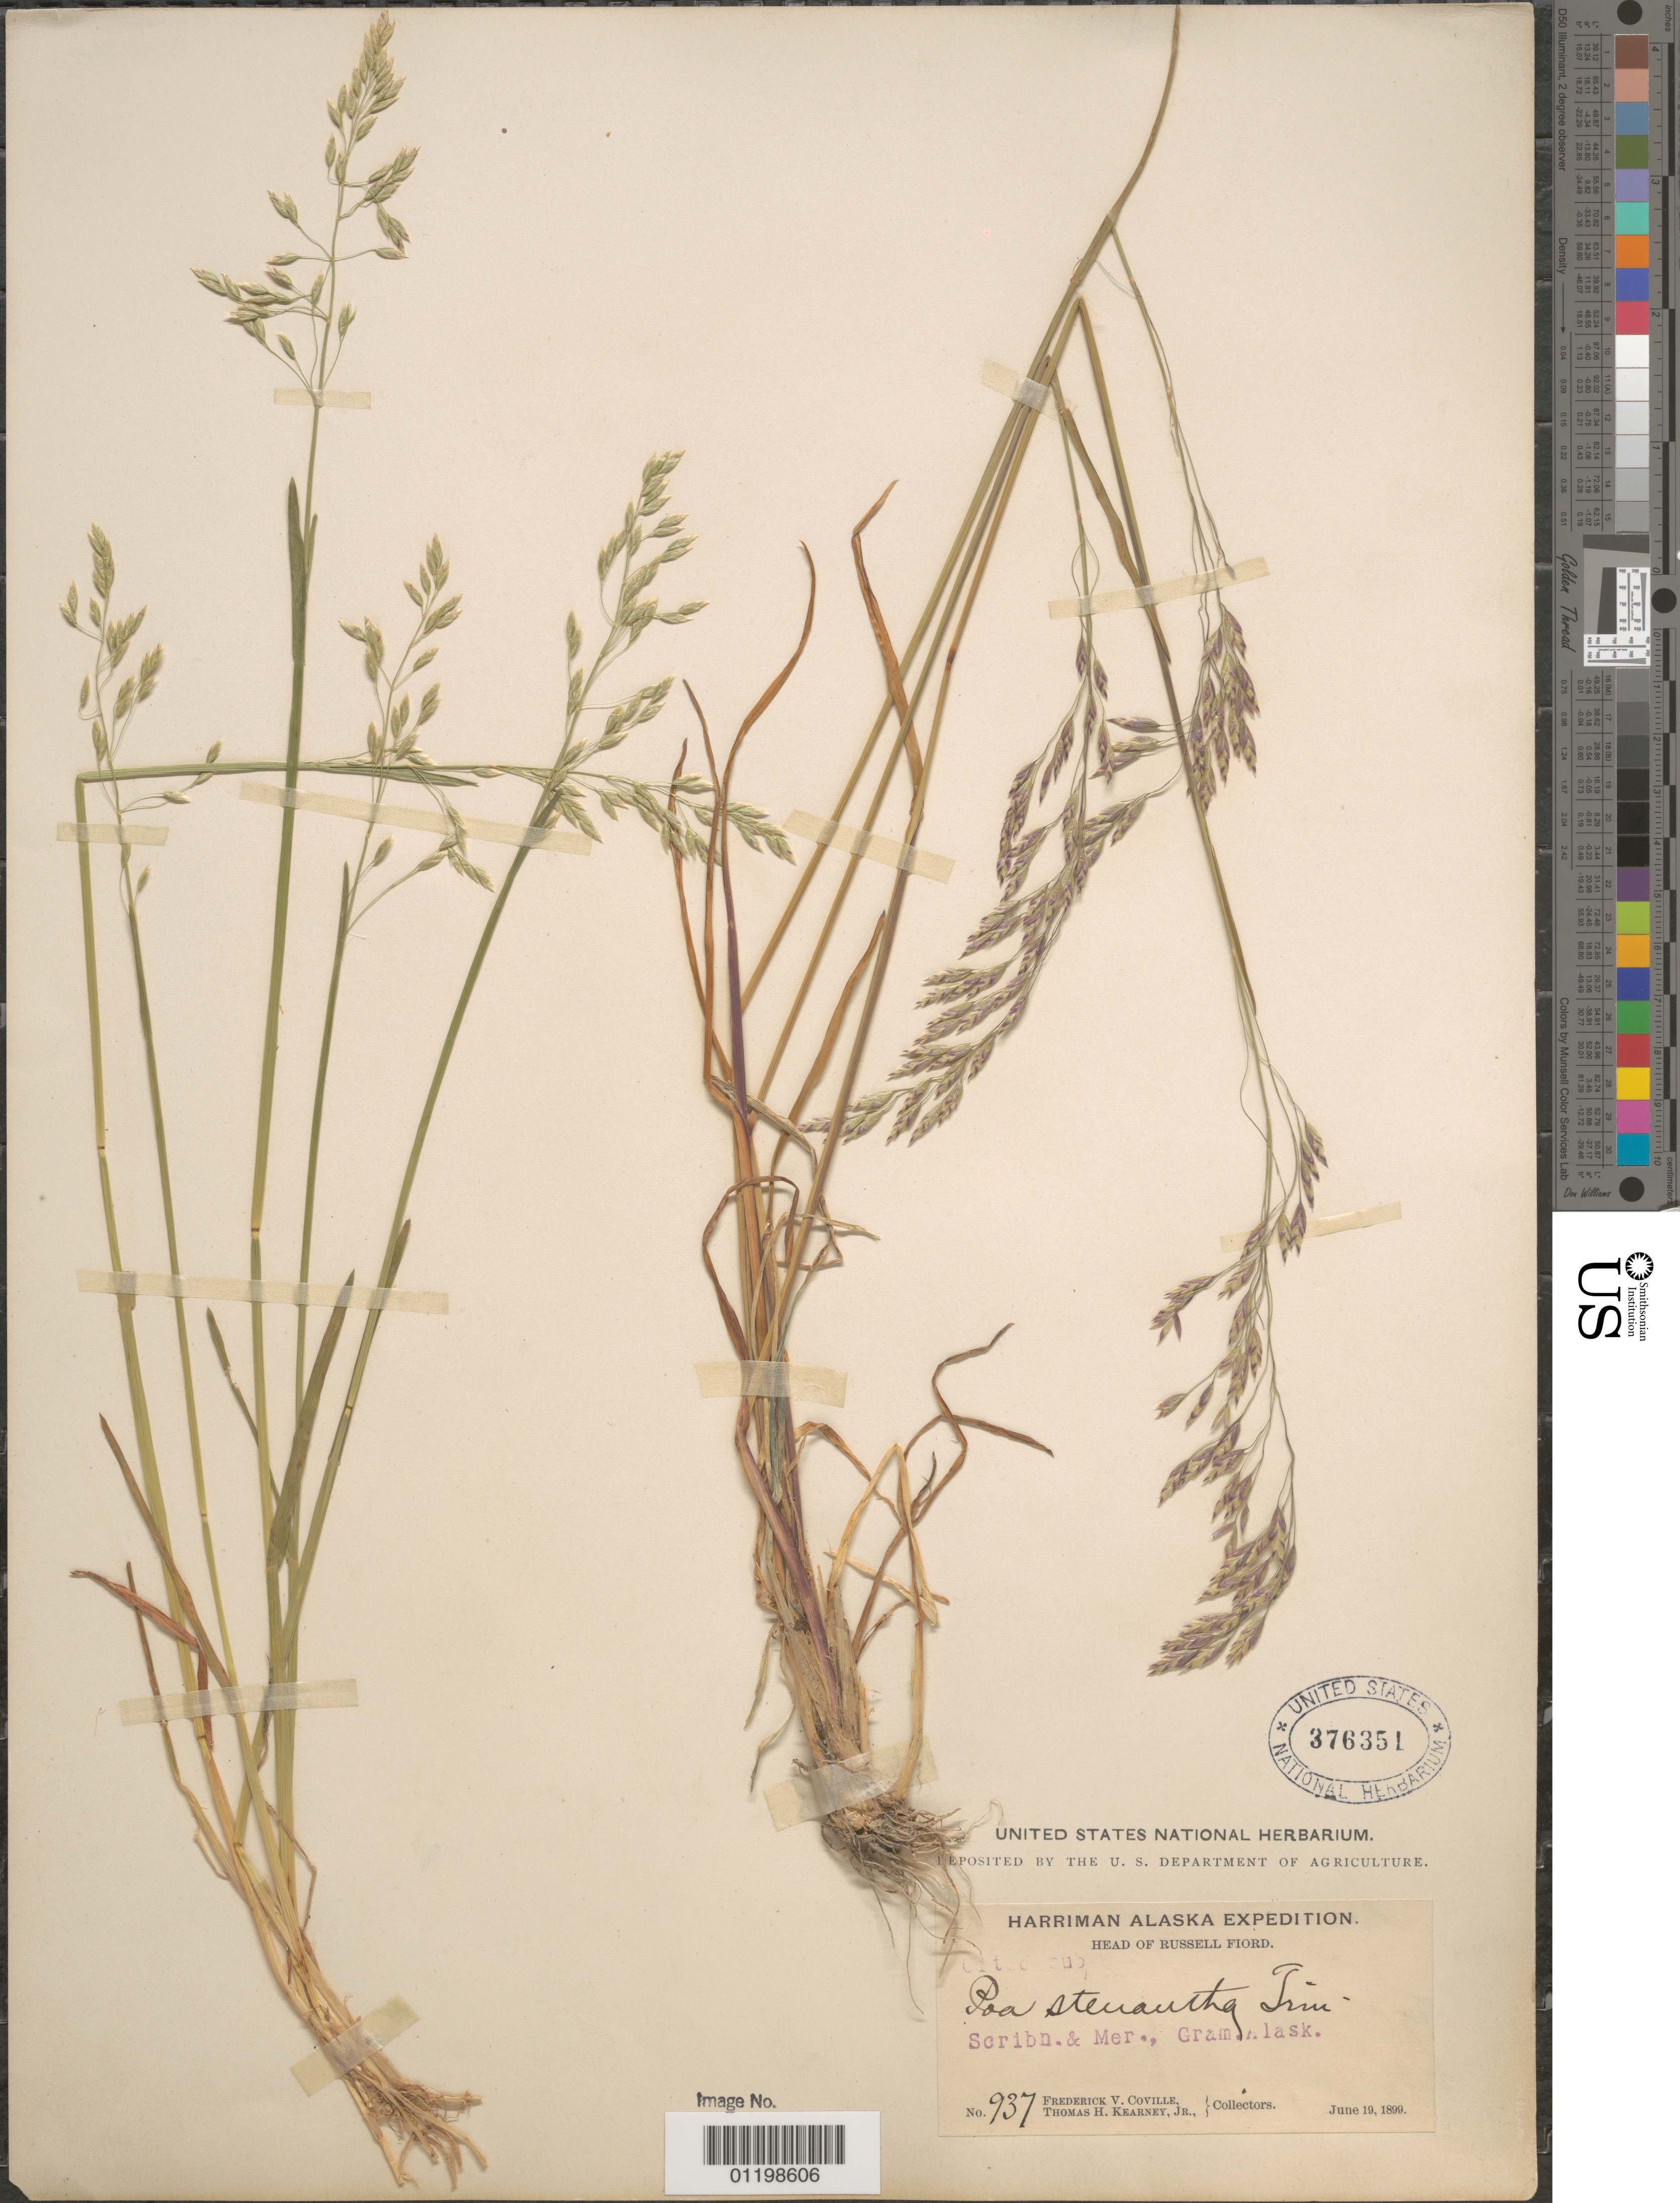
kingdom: Plantae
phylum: Tracheophyta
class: Liliopsida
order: Poales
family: Poaceae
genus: Poa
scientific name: Poa stenantha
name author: Trin.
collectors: F. V. Coville & T. H. Kearney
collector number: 937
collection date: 1899-06-19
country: United States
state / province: Alaska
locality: Head of Russell Fjord.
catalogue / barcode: US 376351